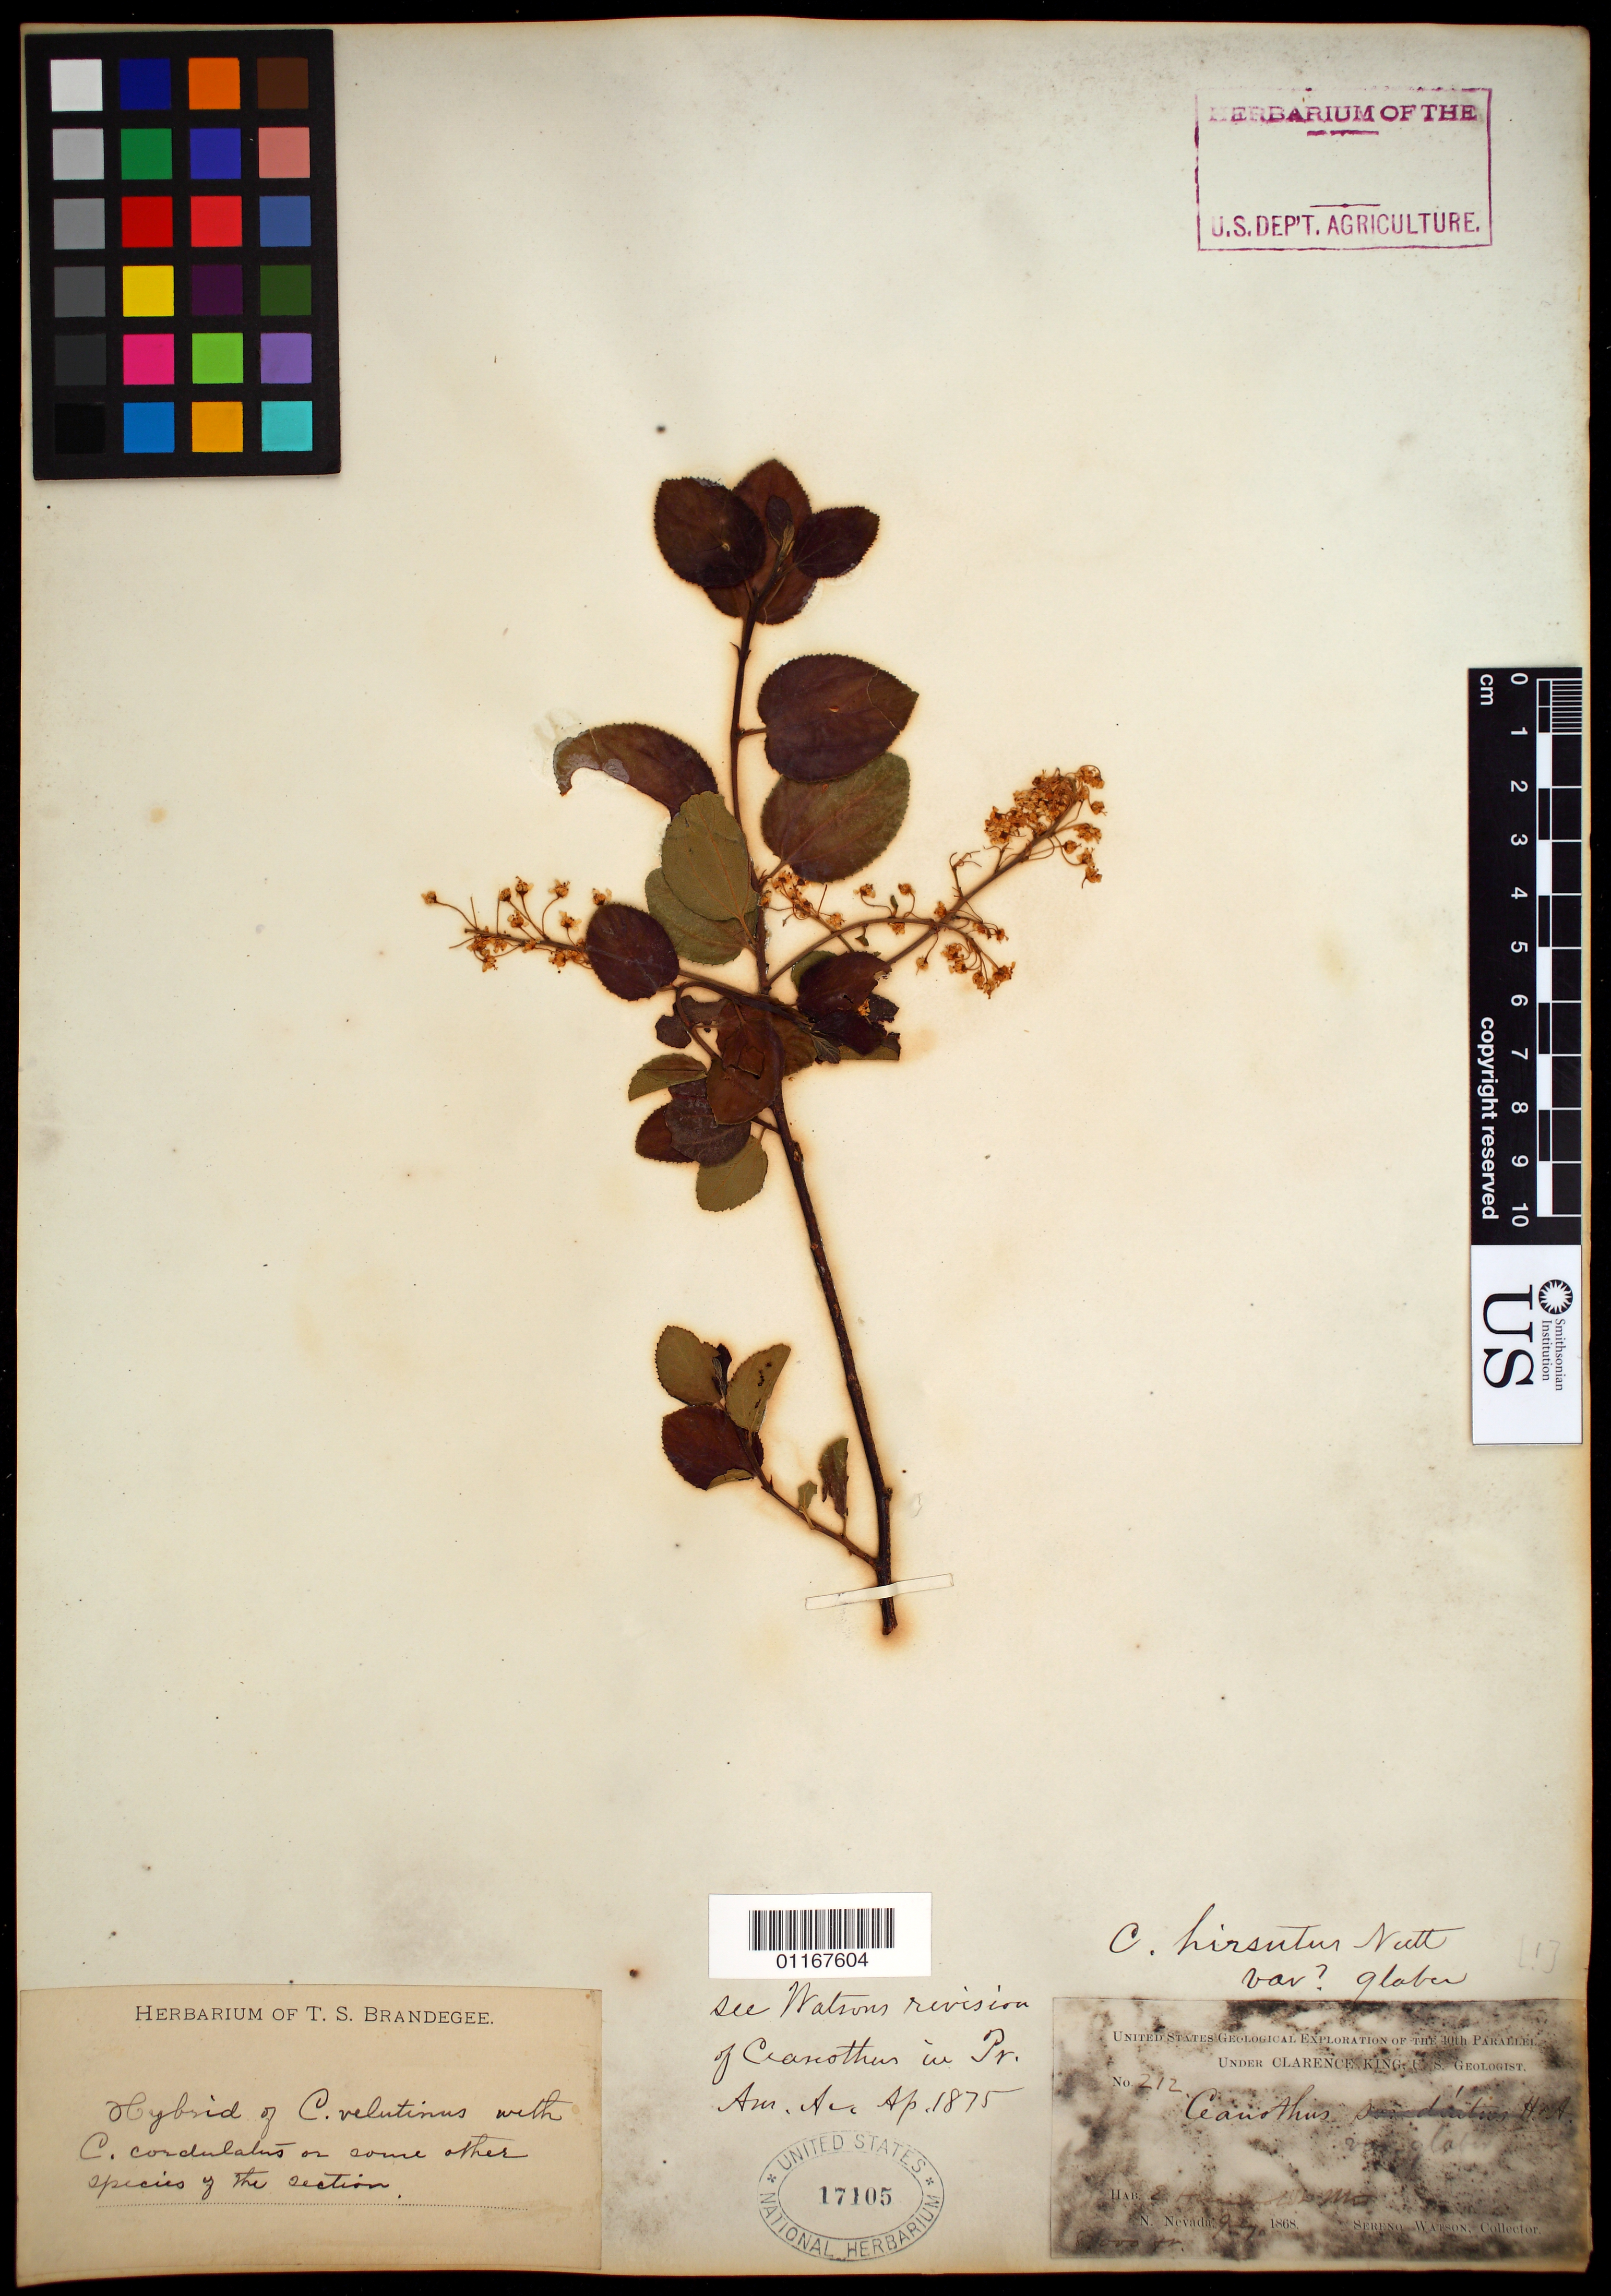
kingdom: Plantae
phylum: Tracheophyta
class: Magnoliopsida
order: Rosales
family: Rhamnaceae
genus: Ceanothus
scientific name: Ceanothus velutinus var. velutinus x C. cordulatus Kellogg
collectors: S. Watson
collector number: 212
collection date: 1868-07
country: United States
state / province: Nevada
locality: E. Humboldt Mts., N. Nevada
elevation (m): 2438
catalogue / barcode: US 17105